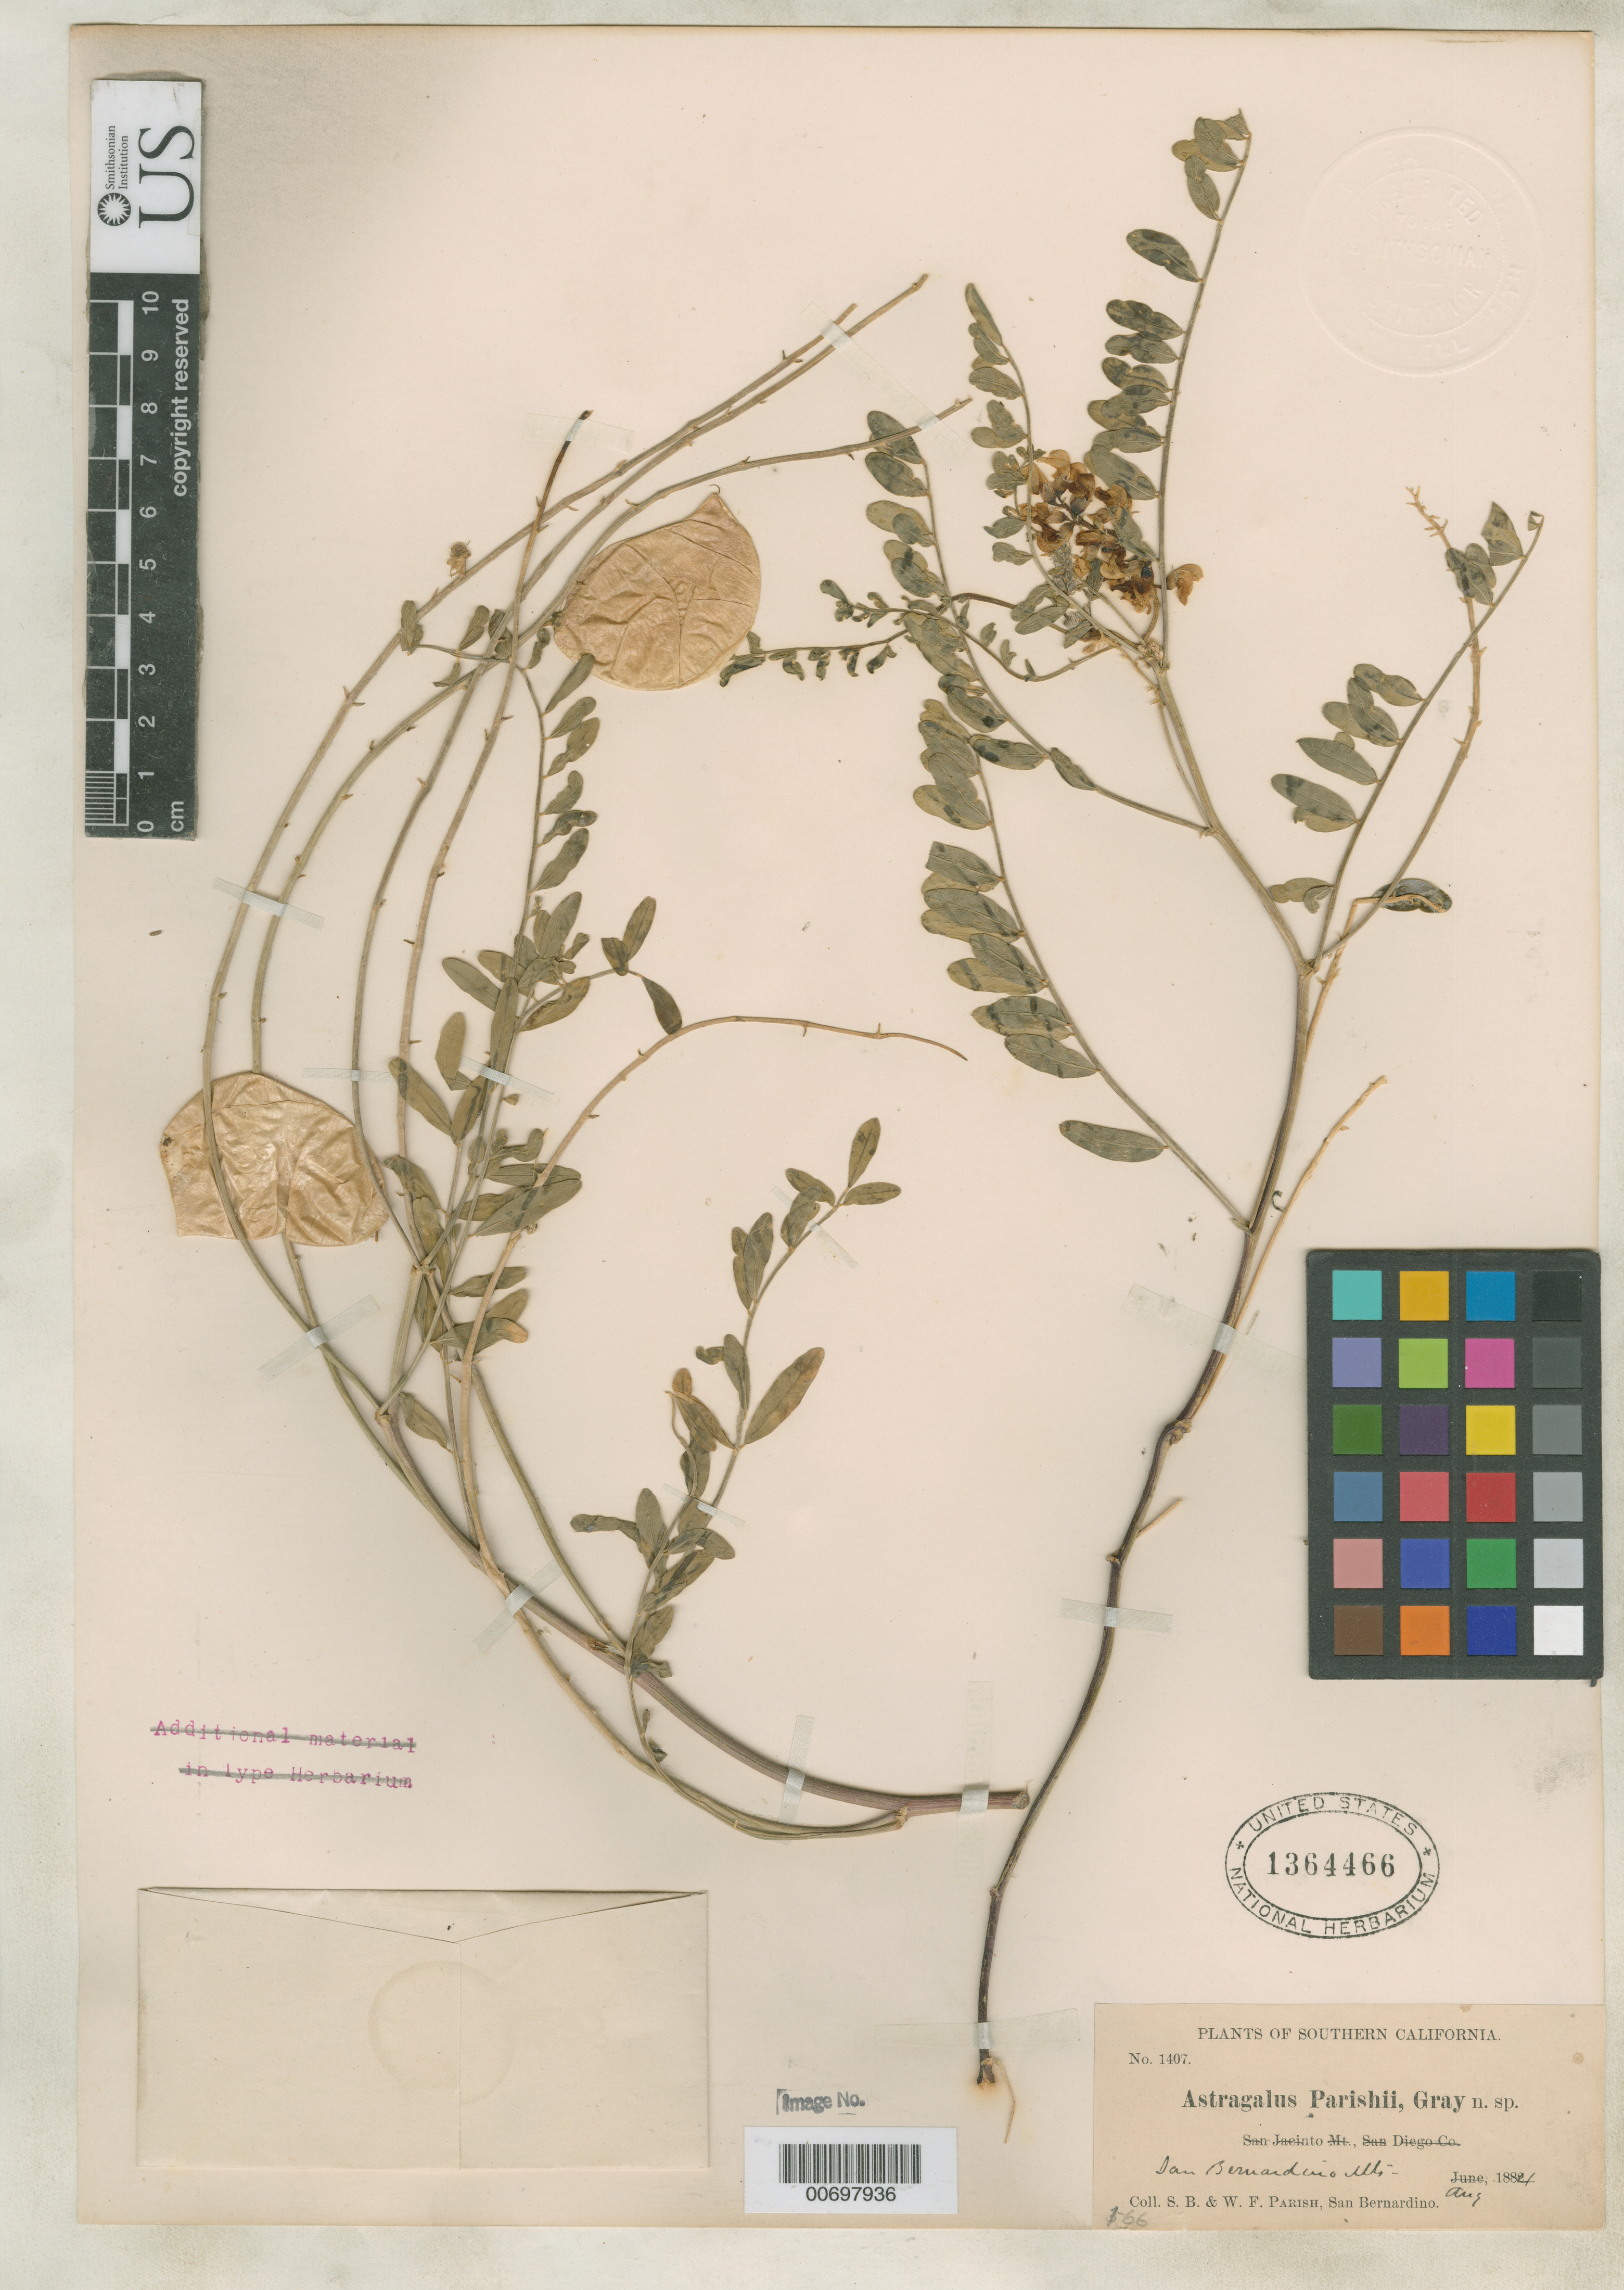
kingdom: Plantae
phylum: Tracheophyta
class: Magnoliopsida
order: Fabales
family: Fabaceae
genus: Astragalus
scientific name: Astragalus parishii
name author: A. Gray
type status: Isolectotype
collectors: S. B. Parish & W. F. Parish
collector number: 1407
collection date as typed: Aug 1884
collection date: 1884-08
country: United States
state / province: California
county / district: San Bernardino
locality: San Bernardino Mts.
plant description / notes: Probably not type material; coll. date postdates publication of name. Specimen bears the collection label of the lectotype (Mem. NYBG 13:838), but the collection location and date have been crossed out and replaced while the collection number remains.; Specimen ex John Donnell Smith herbarium.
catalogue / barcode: US 1364466